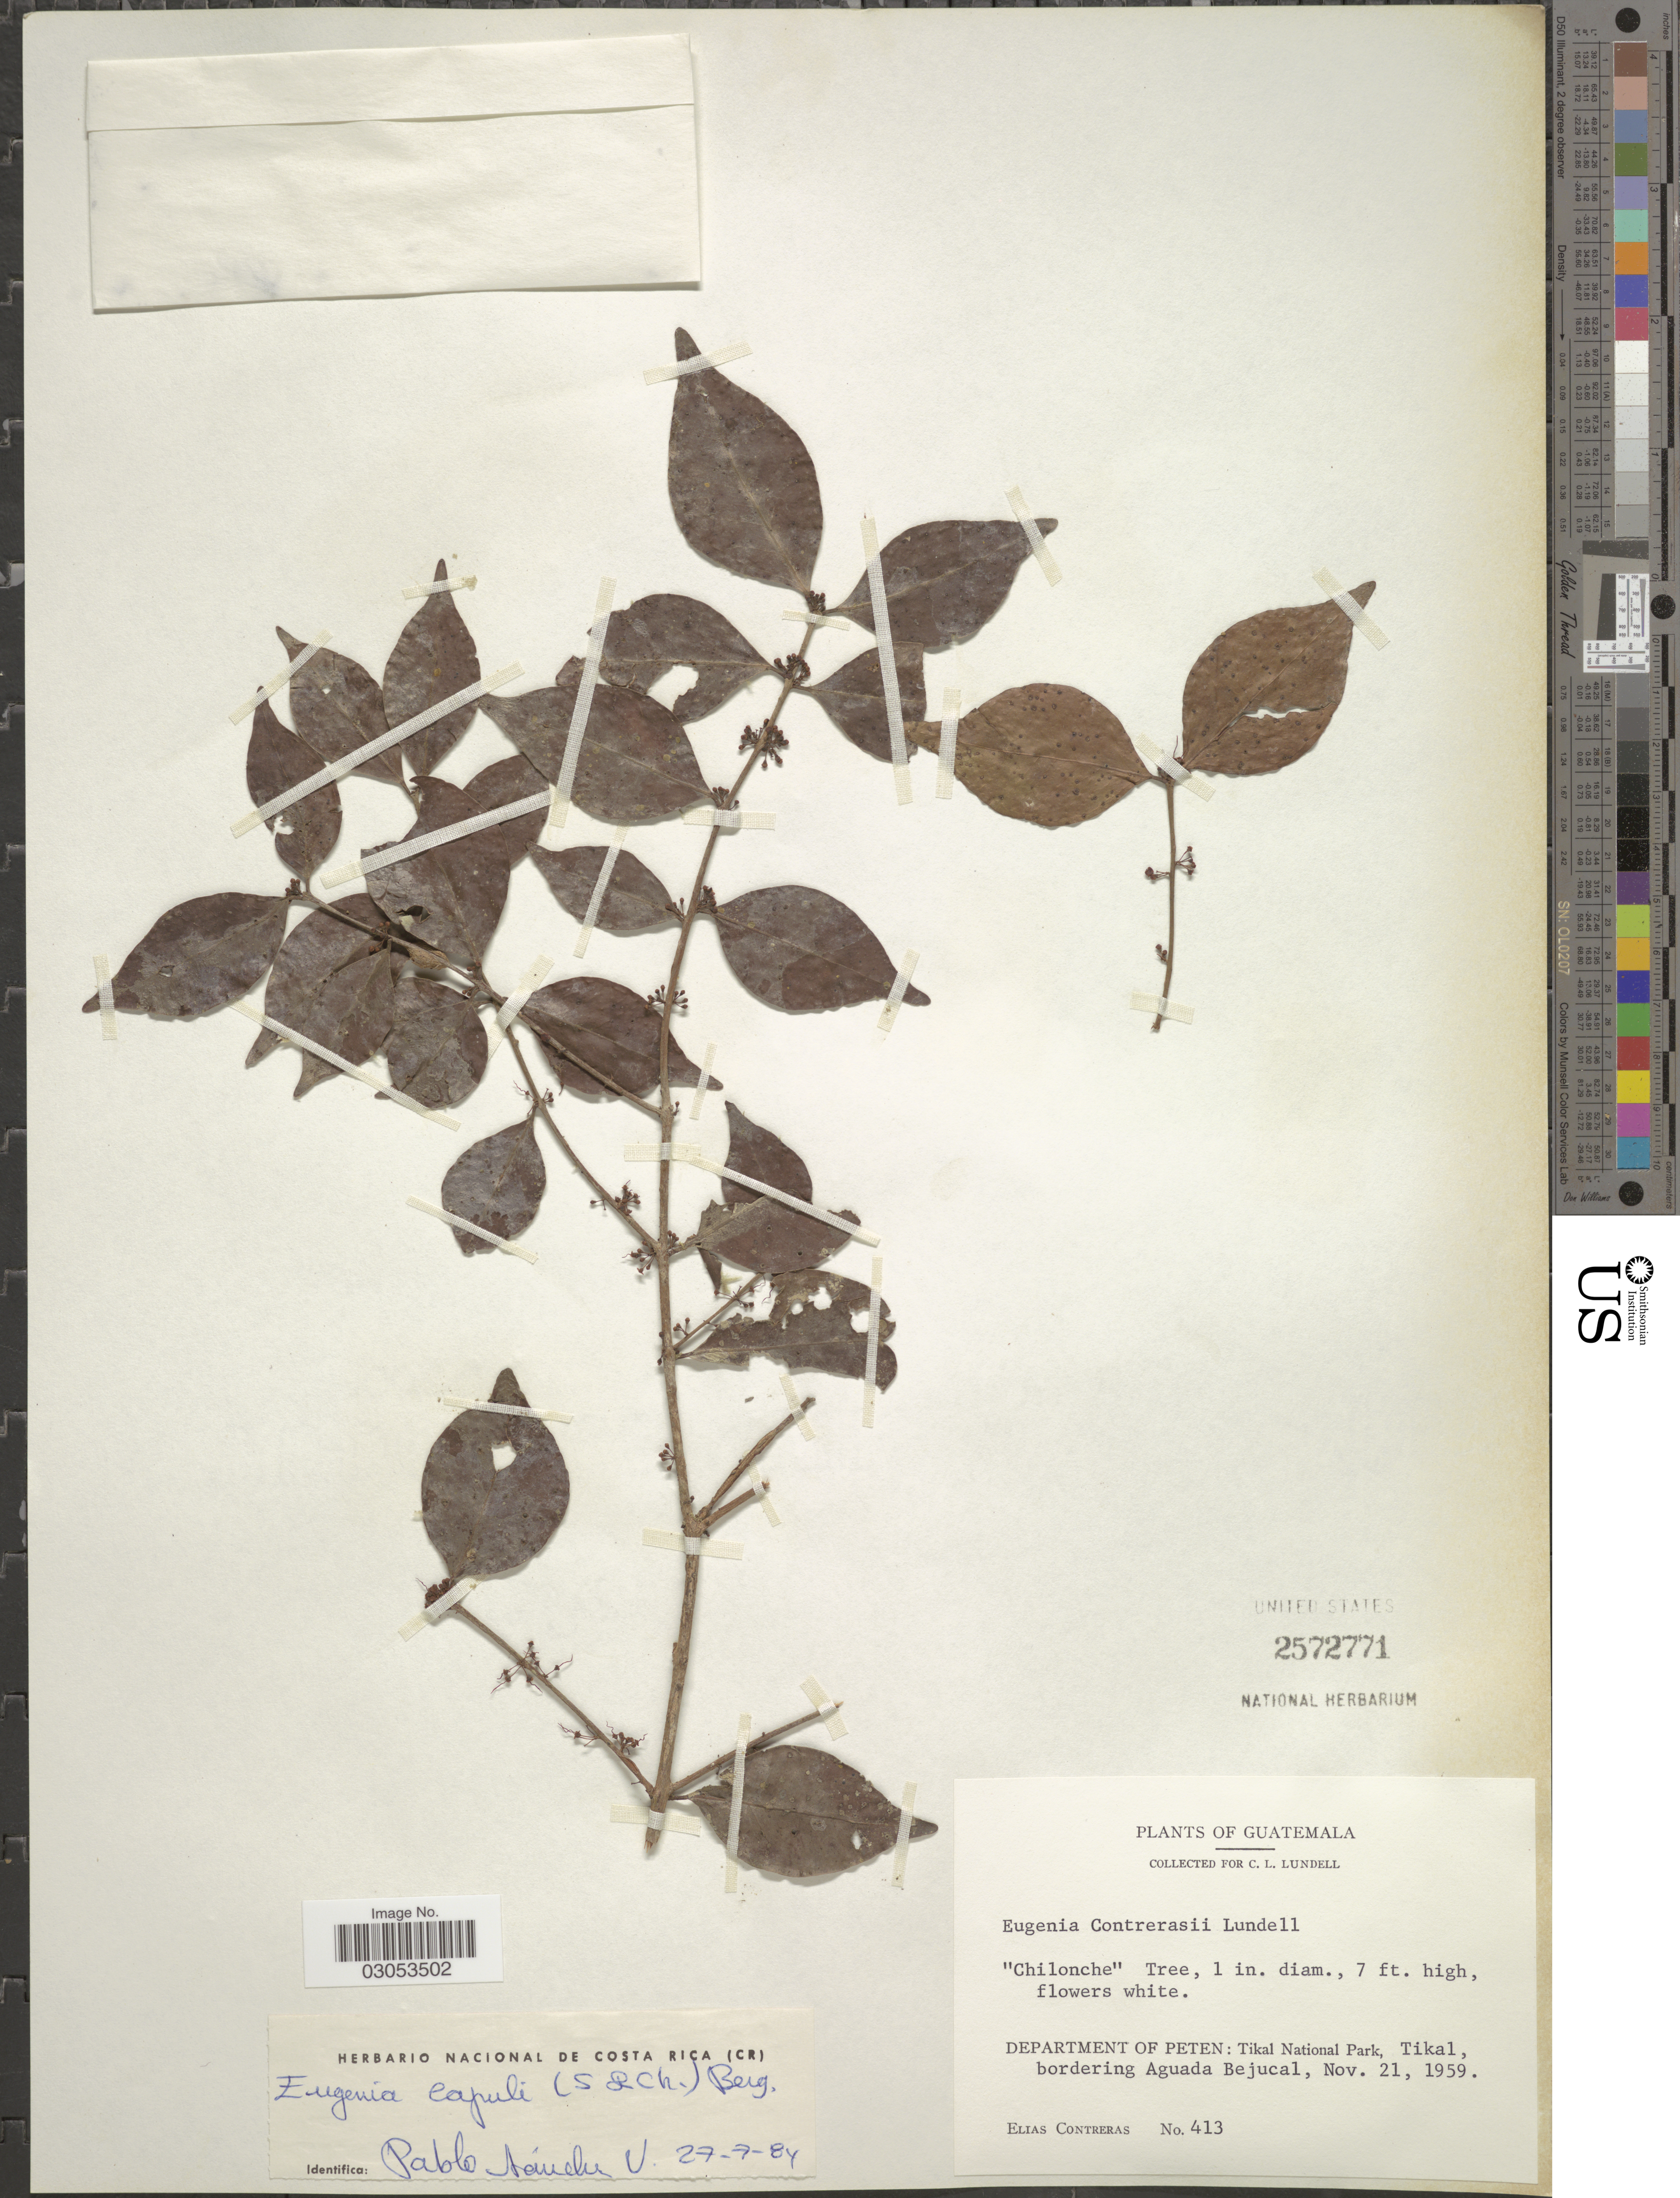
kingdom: Plantae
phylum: Tracheophyta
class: Magnoliopsida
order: Myrtales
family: Myrtaceae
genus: Eugenia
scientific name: Eugenia capuli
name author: (Schltdl. & Cham.) Hook. & Arn.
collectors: E. Contreras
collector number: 413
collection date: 1959-11-21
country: Guatemala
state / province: El Petén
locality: Department of Peten: Tikal National Park, Tikal, bordering Aguada Bejucal.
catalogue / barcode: US 2572771